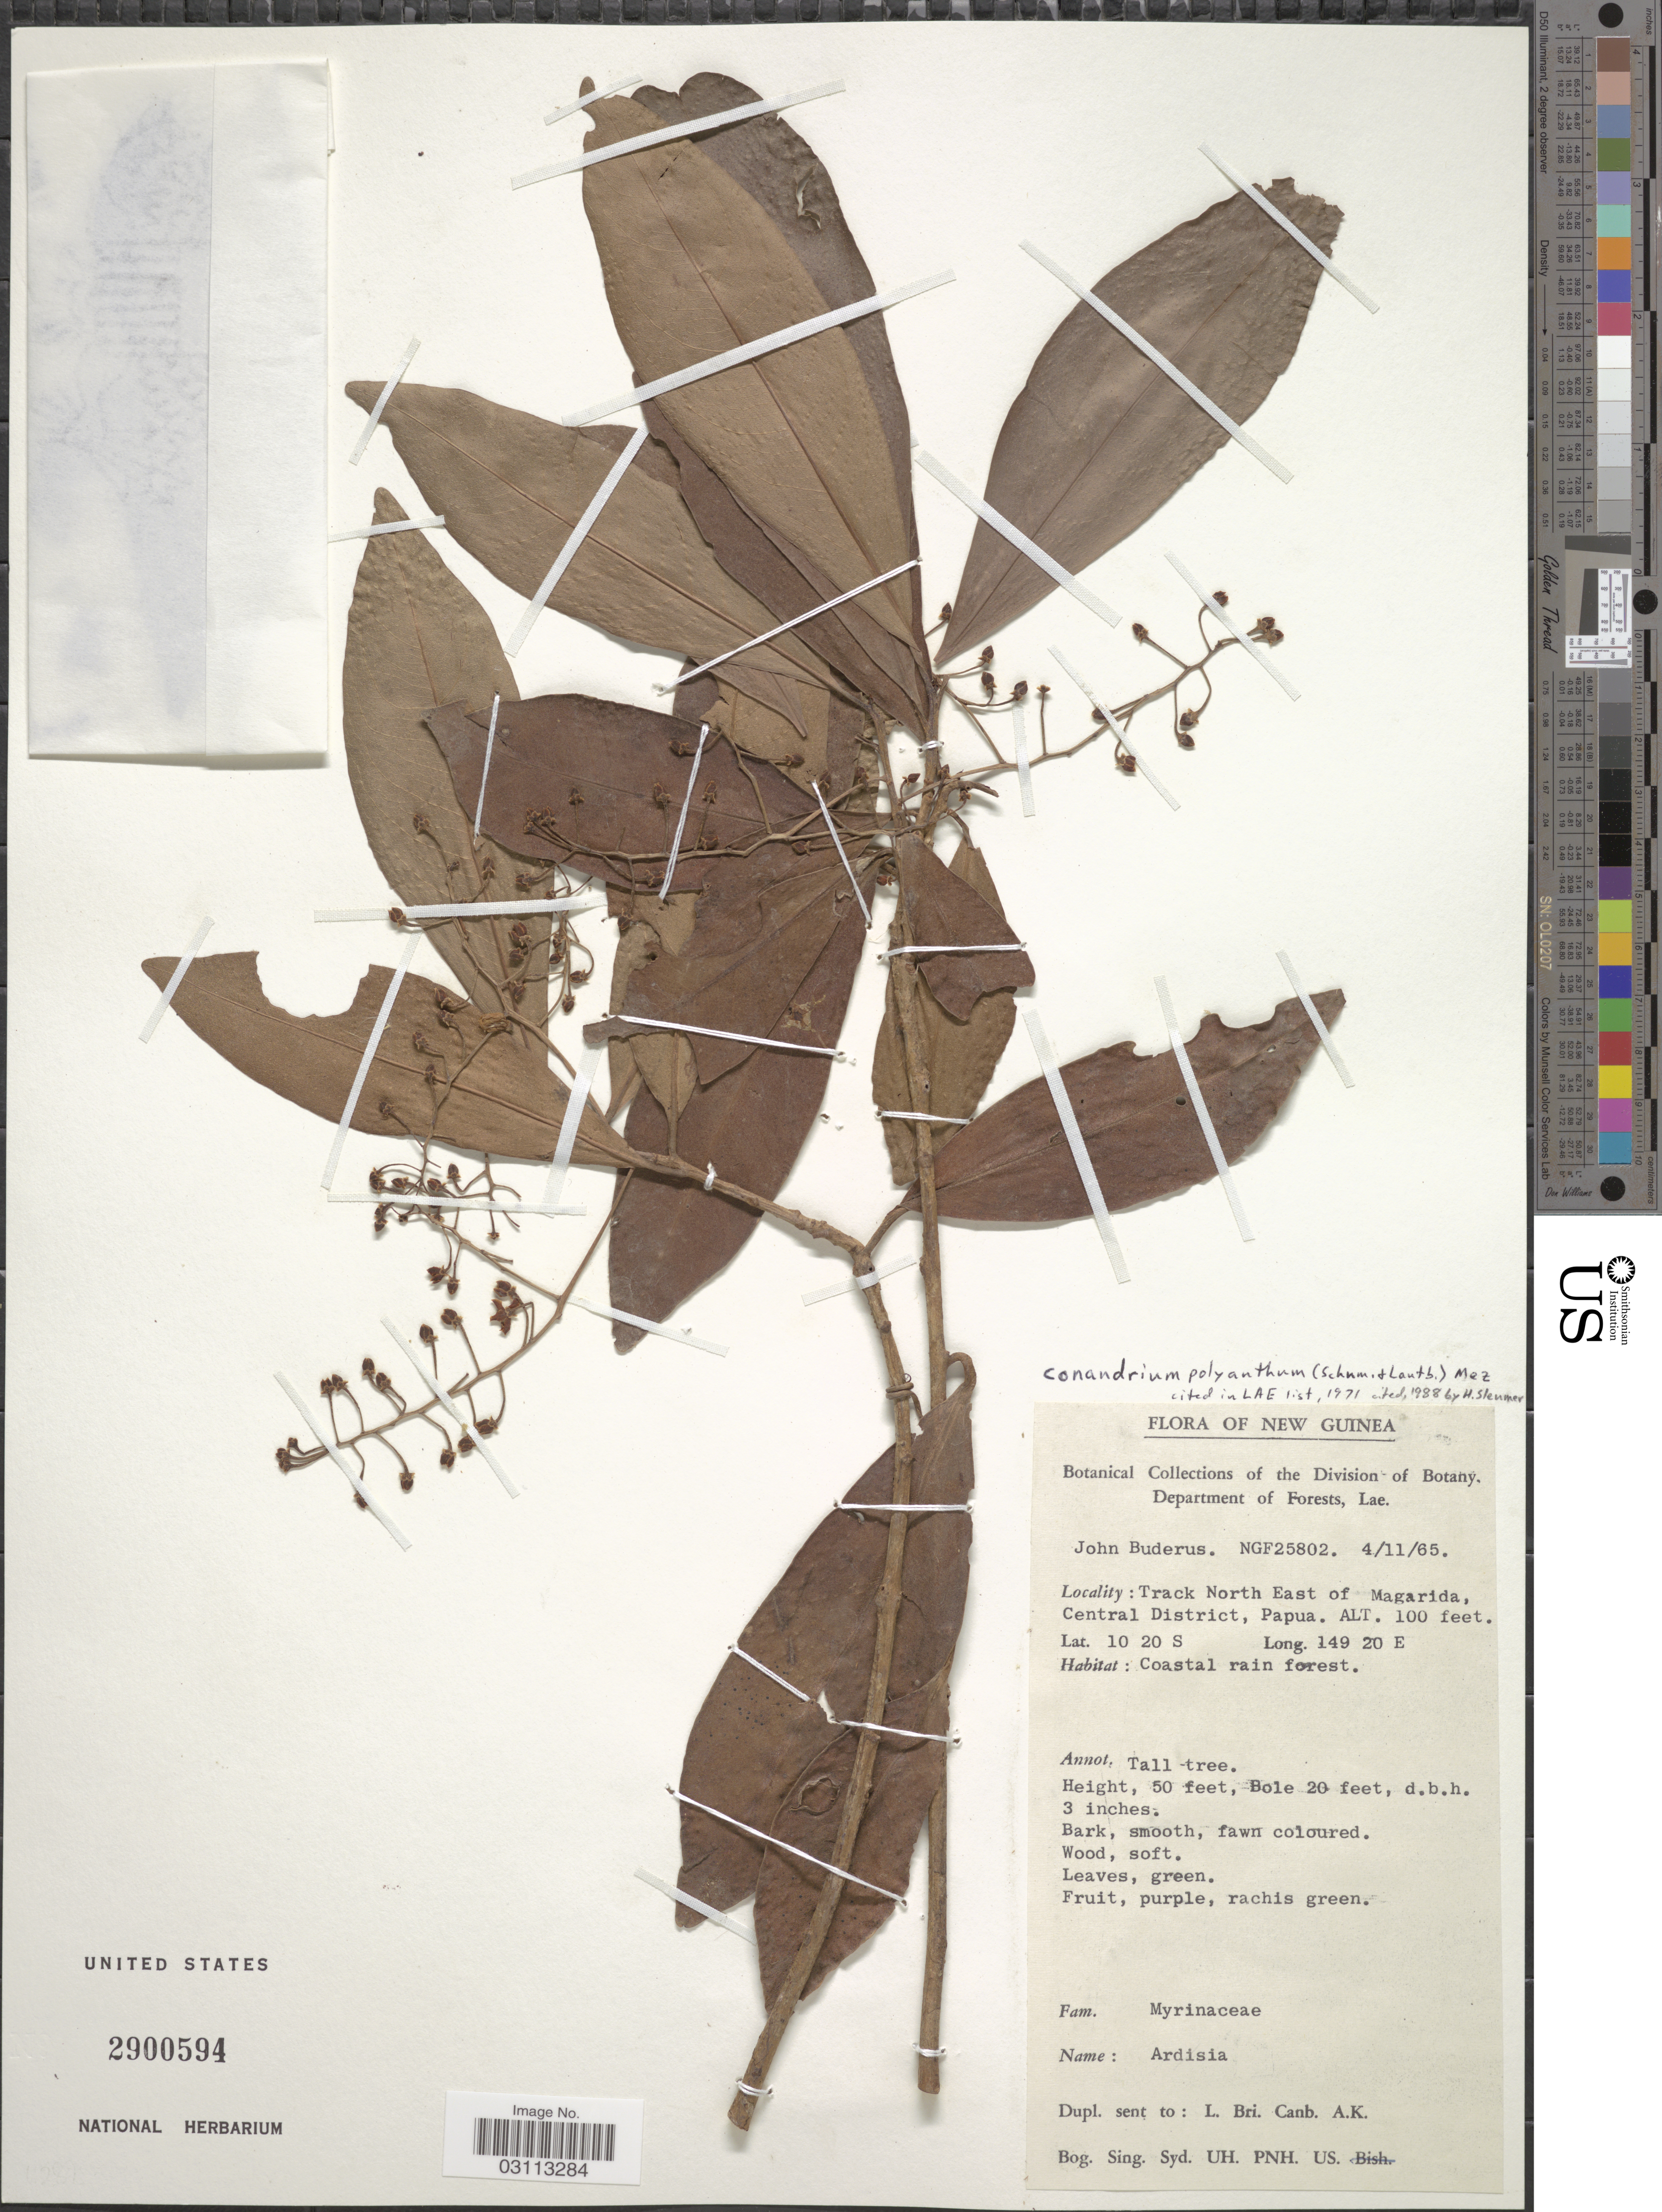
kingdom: Plantae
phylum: Tracheophyta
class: Magnoliopsida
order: Ericales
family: Primulaceae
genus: Conandrium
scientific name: Conandrium polyanthum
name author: (Lauterb. & K. Schum.) Mez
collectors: J. Buderus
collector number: NGF25802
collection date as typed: Transcribed d/m/y: 4/11/65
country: Papua New Guinea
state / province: Central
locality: New Guinea. Track North East of Magarida, Central District.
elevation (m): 30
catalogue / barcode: US 2900594